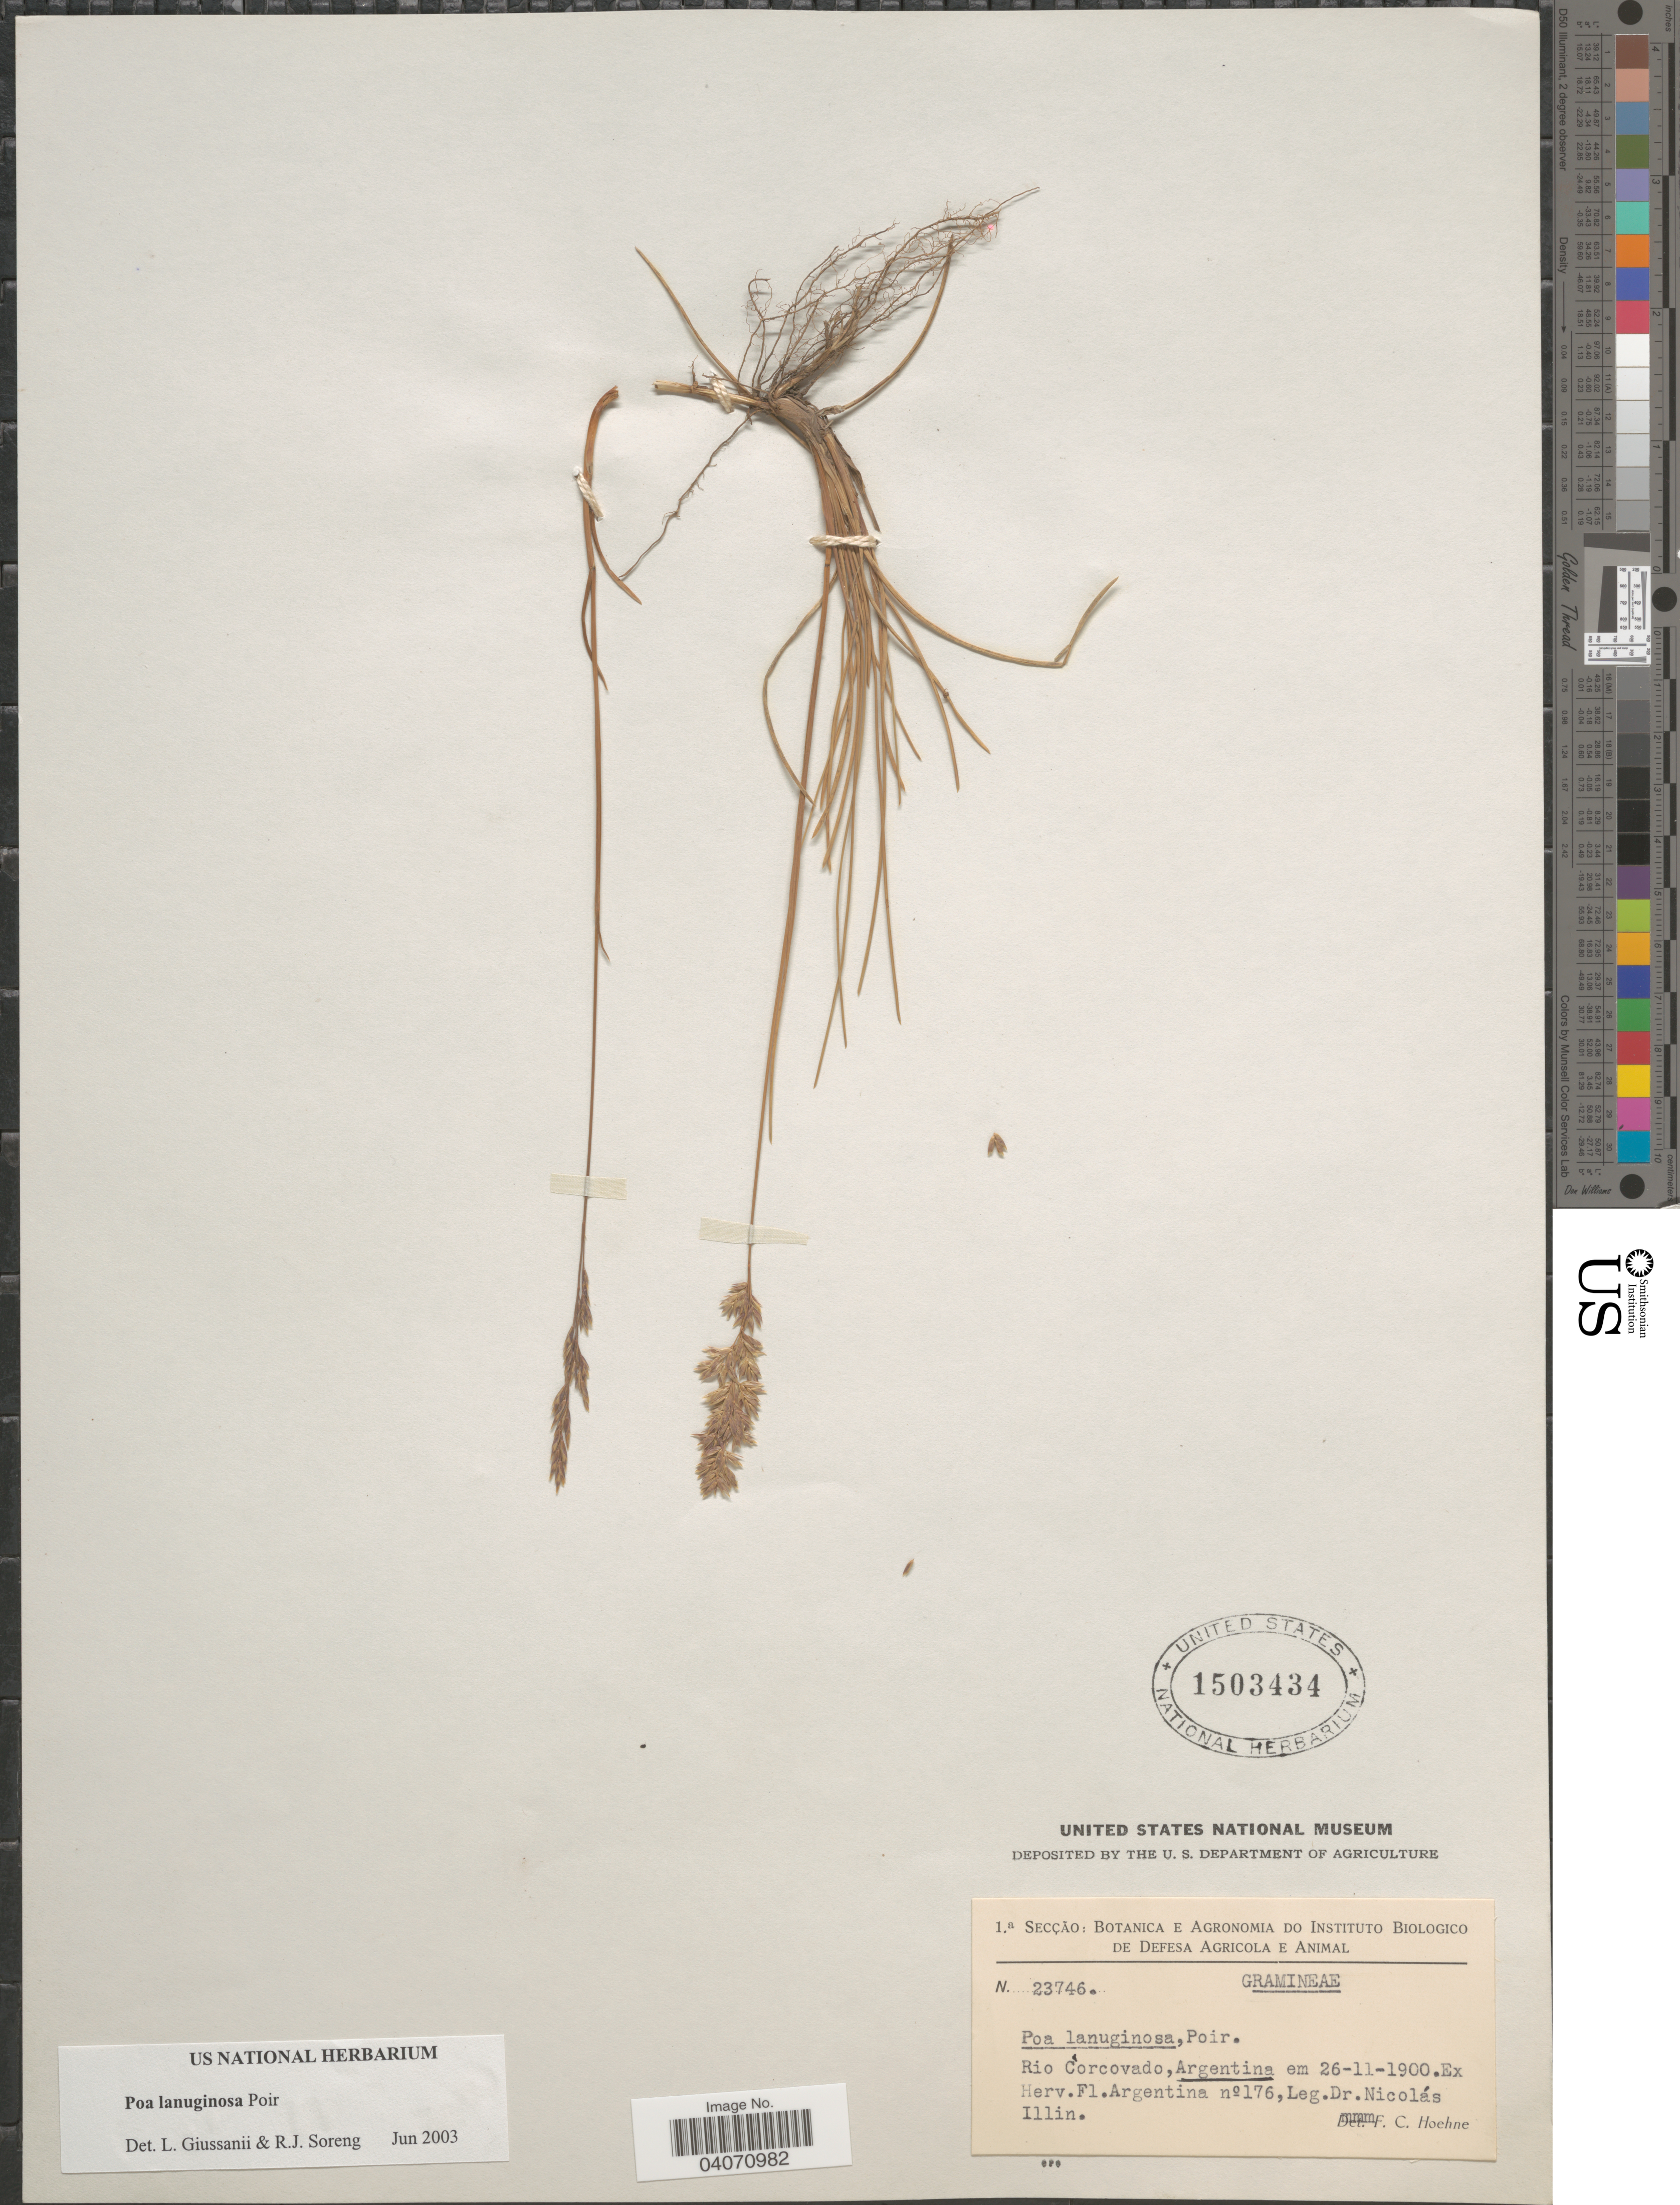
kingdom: Plantae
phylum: Tracheophyta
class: Liliopsida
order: Poales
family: Poaceae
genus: Poa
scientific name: Poa lanuginosa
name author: Poir.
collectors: N. Illin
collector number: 176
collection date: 1900-11-26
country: Argentina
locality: Rio Corcovado.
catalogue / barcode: US 1503434